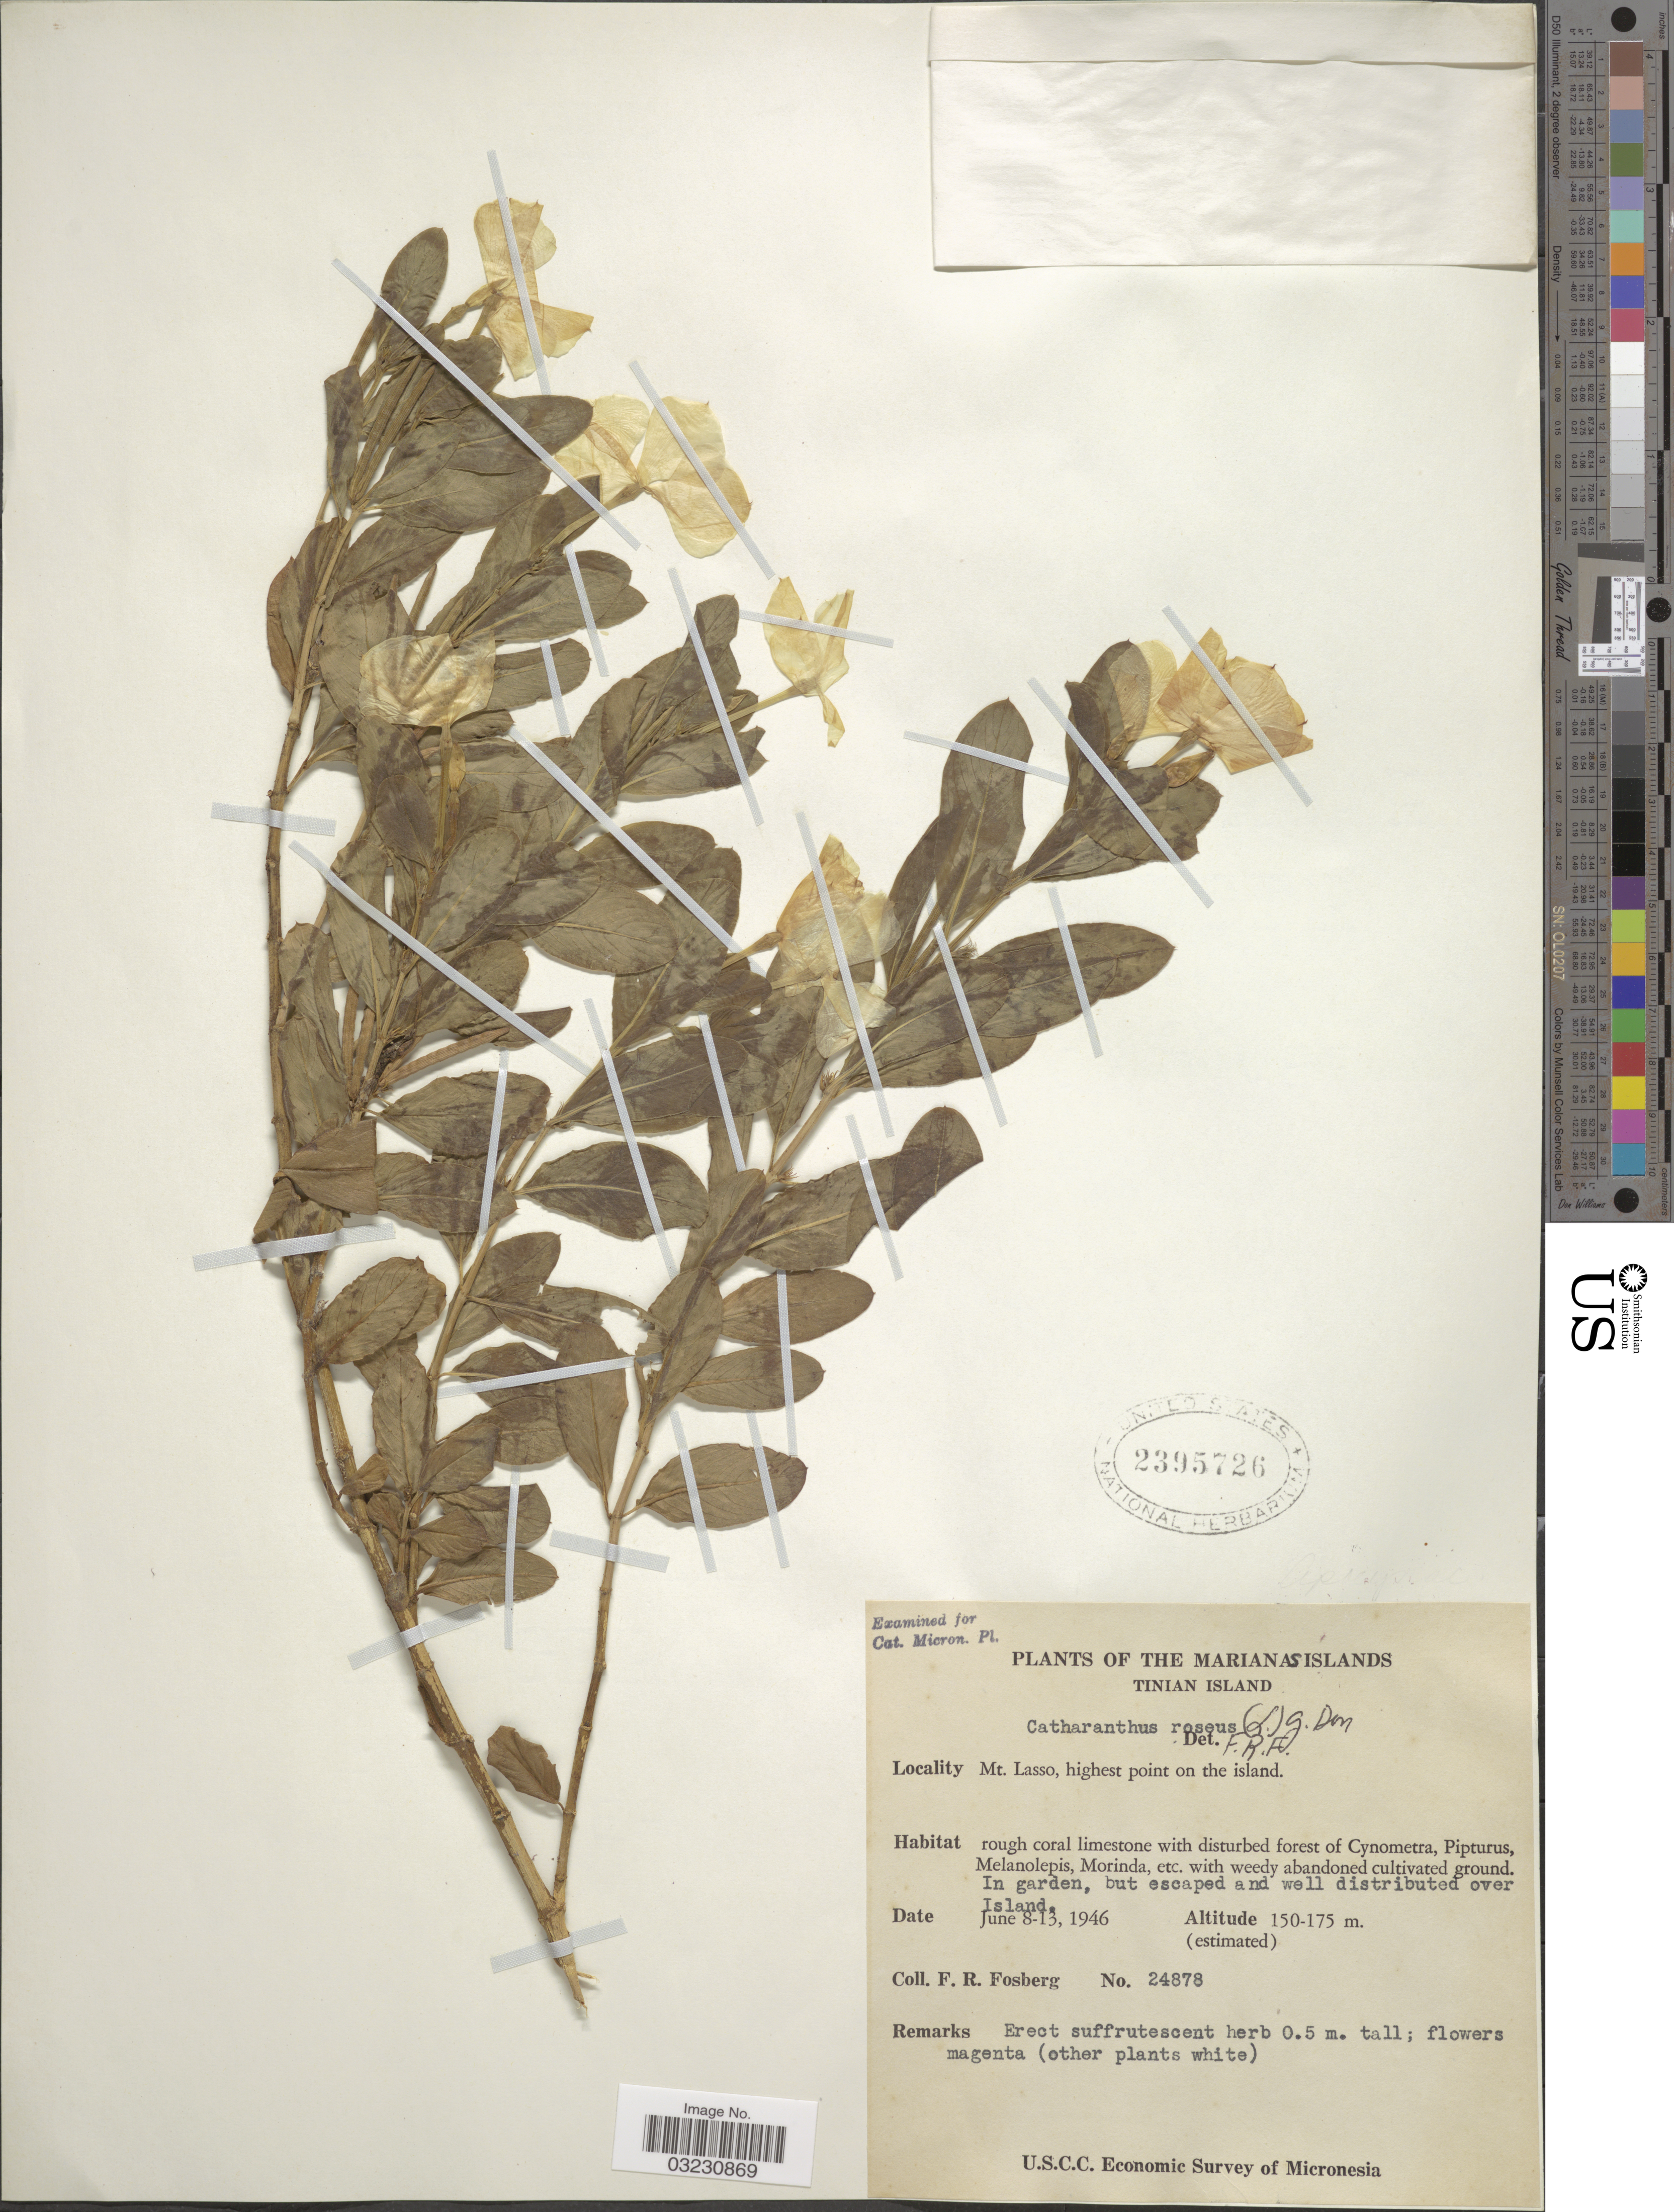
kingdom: Plantae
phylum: Tracheophyta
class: Magnoliopsida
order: Gentianales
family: Apocynaceae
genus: Catharanthus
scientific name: Catharanthus roseus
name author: (L.) G. Don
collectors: F. R. Fosberg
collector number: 24878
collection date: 1946-06-08/1946-06-13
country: Northern Mariana Islands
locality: Marianas Islands. Tinian Island. Mt. Lasso, highest point on the island.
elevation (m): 150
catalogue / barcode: US 2395726